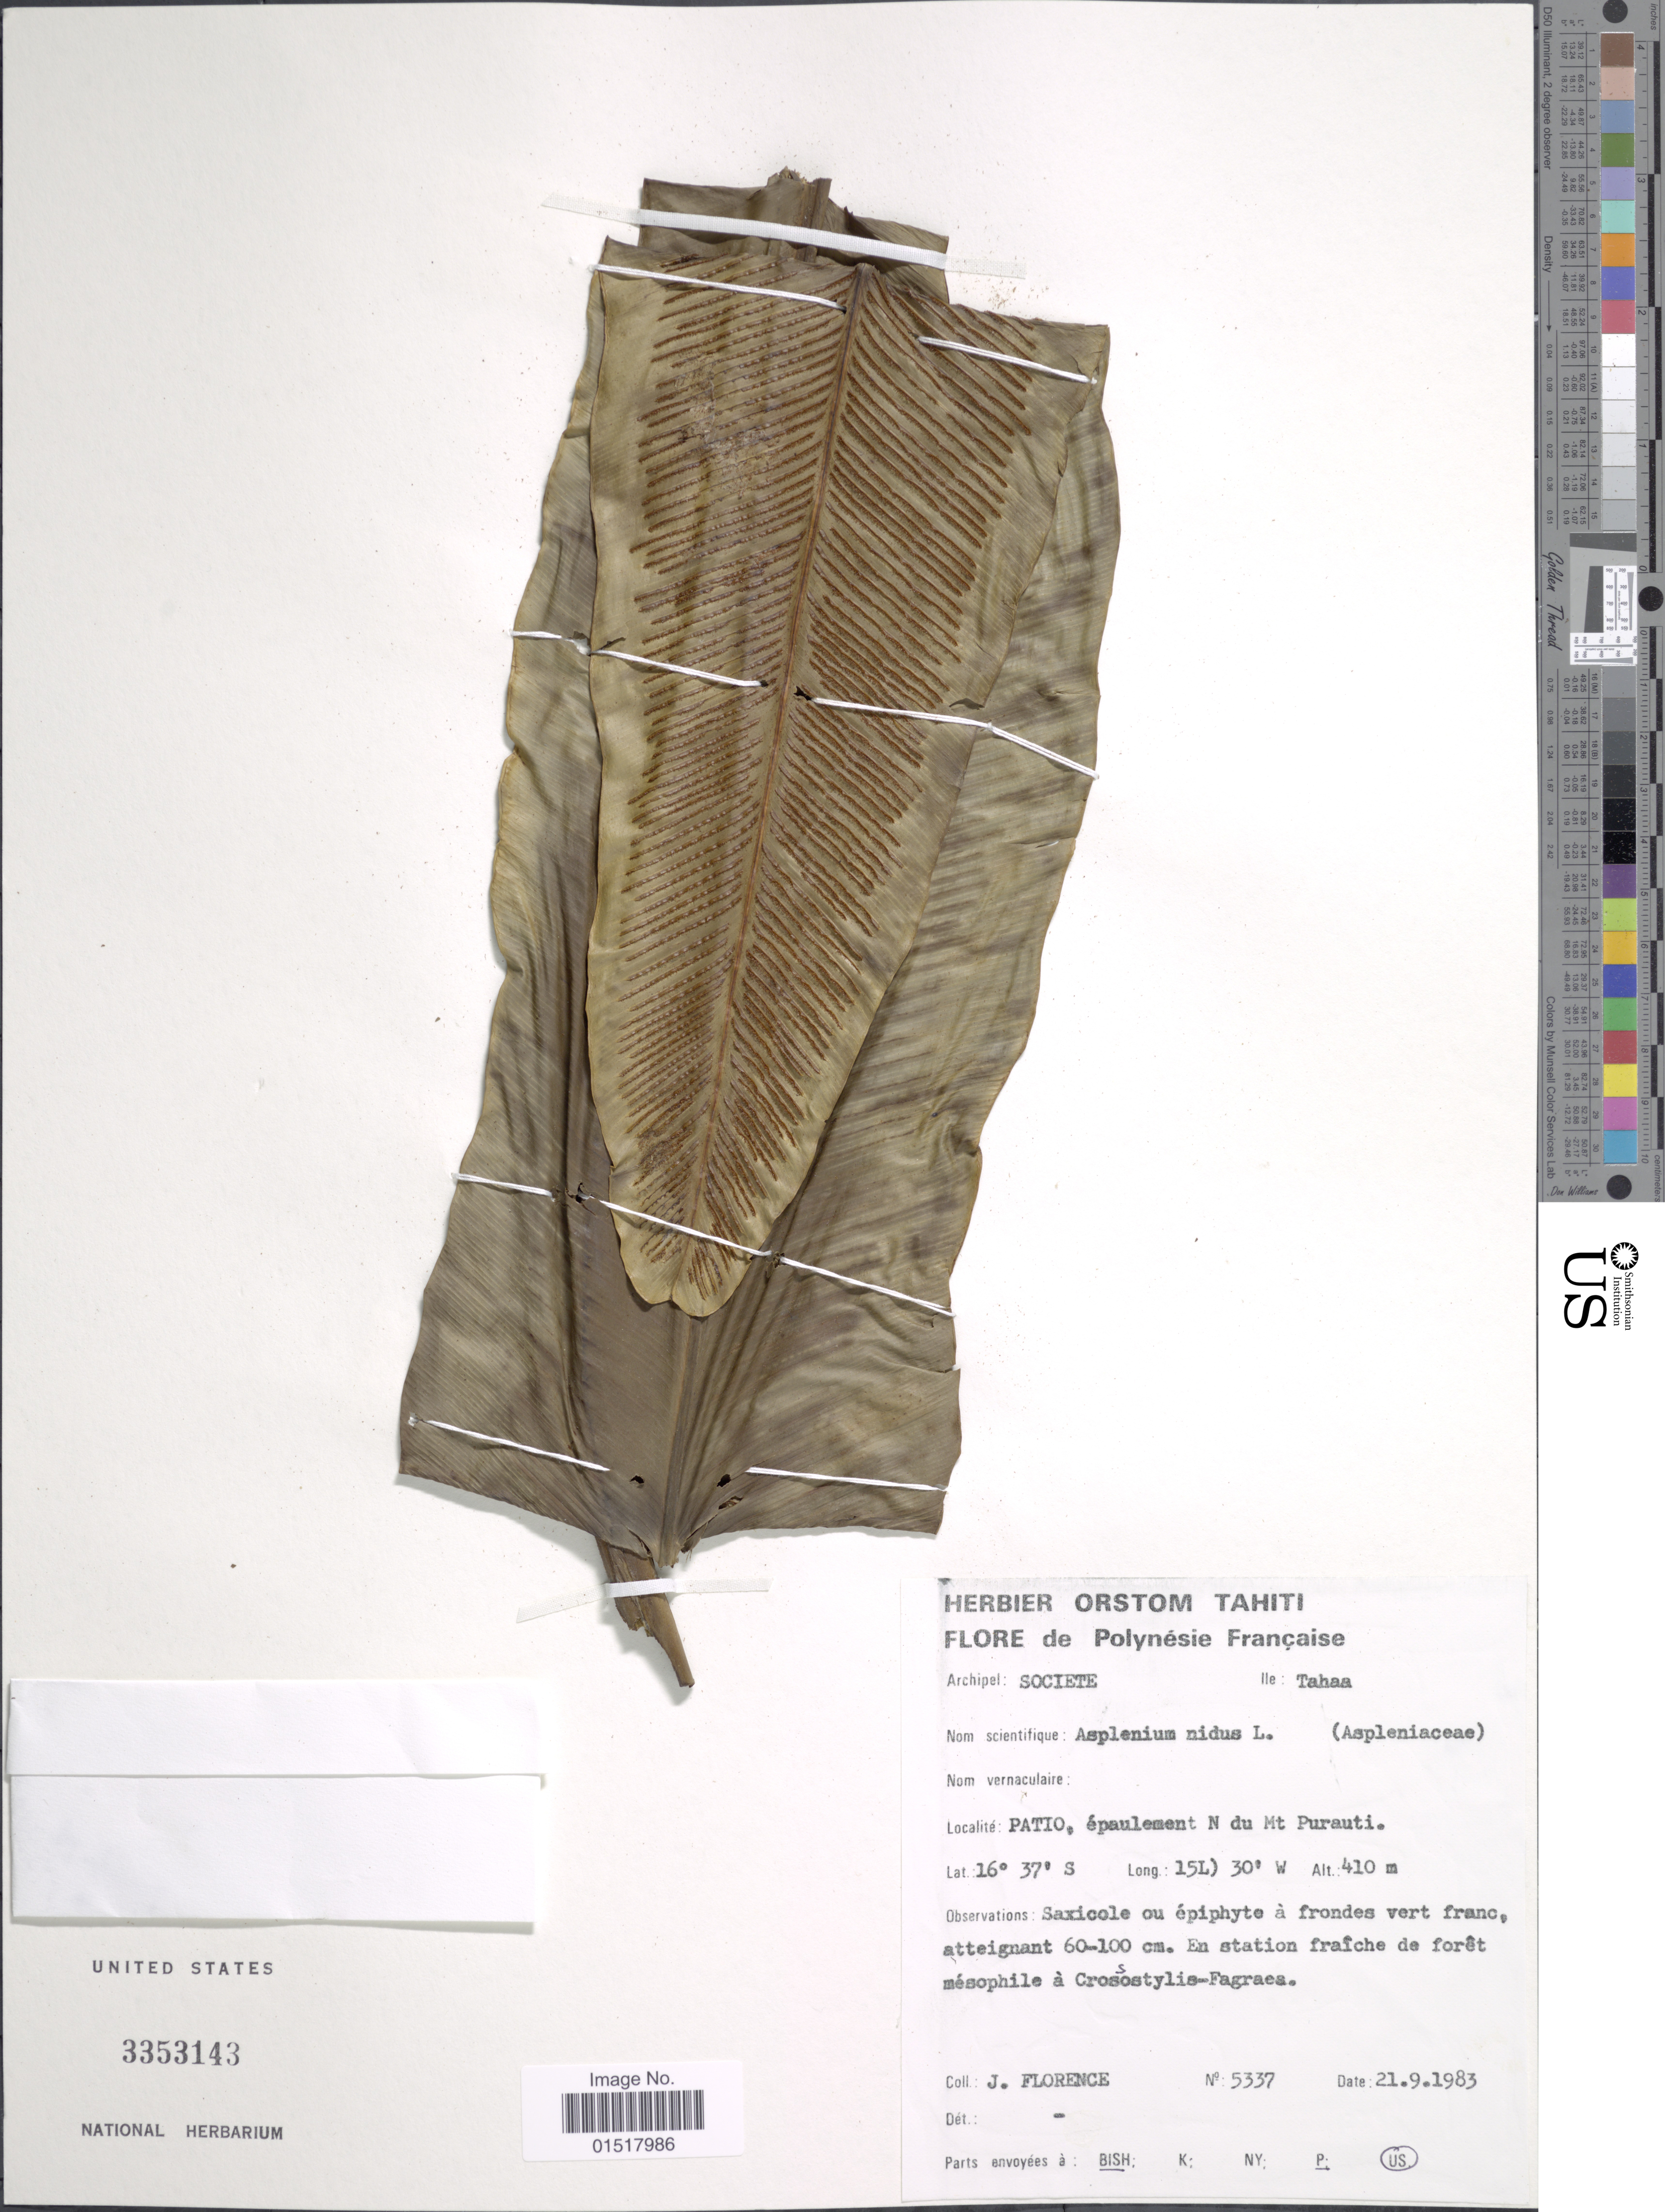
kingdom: Plantae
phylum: Tracheophyta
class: Polypodiopsida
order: Polypodiales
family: Aspleniaceae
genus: Asplenium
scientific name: Asplenium nidus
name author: L.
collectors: J. Florence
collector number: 5337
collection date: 1983-09-21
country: French Polynesia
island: Tahaa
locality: Archipel: Societe. Ile: Tahaa. Patio, épaulement N du Mt Purauti.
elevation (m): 410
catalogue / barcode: US 3353143